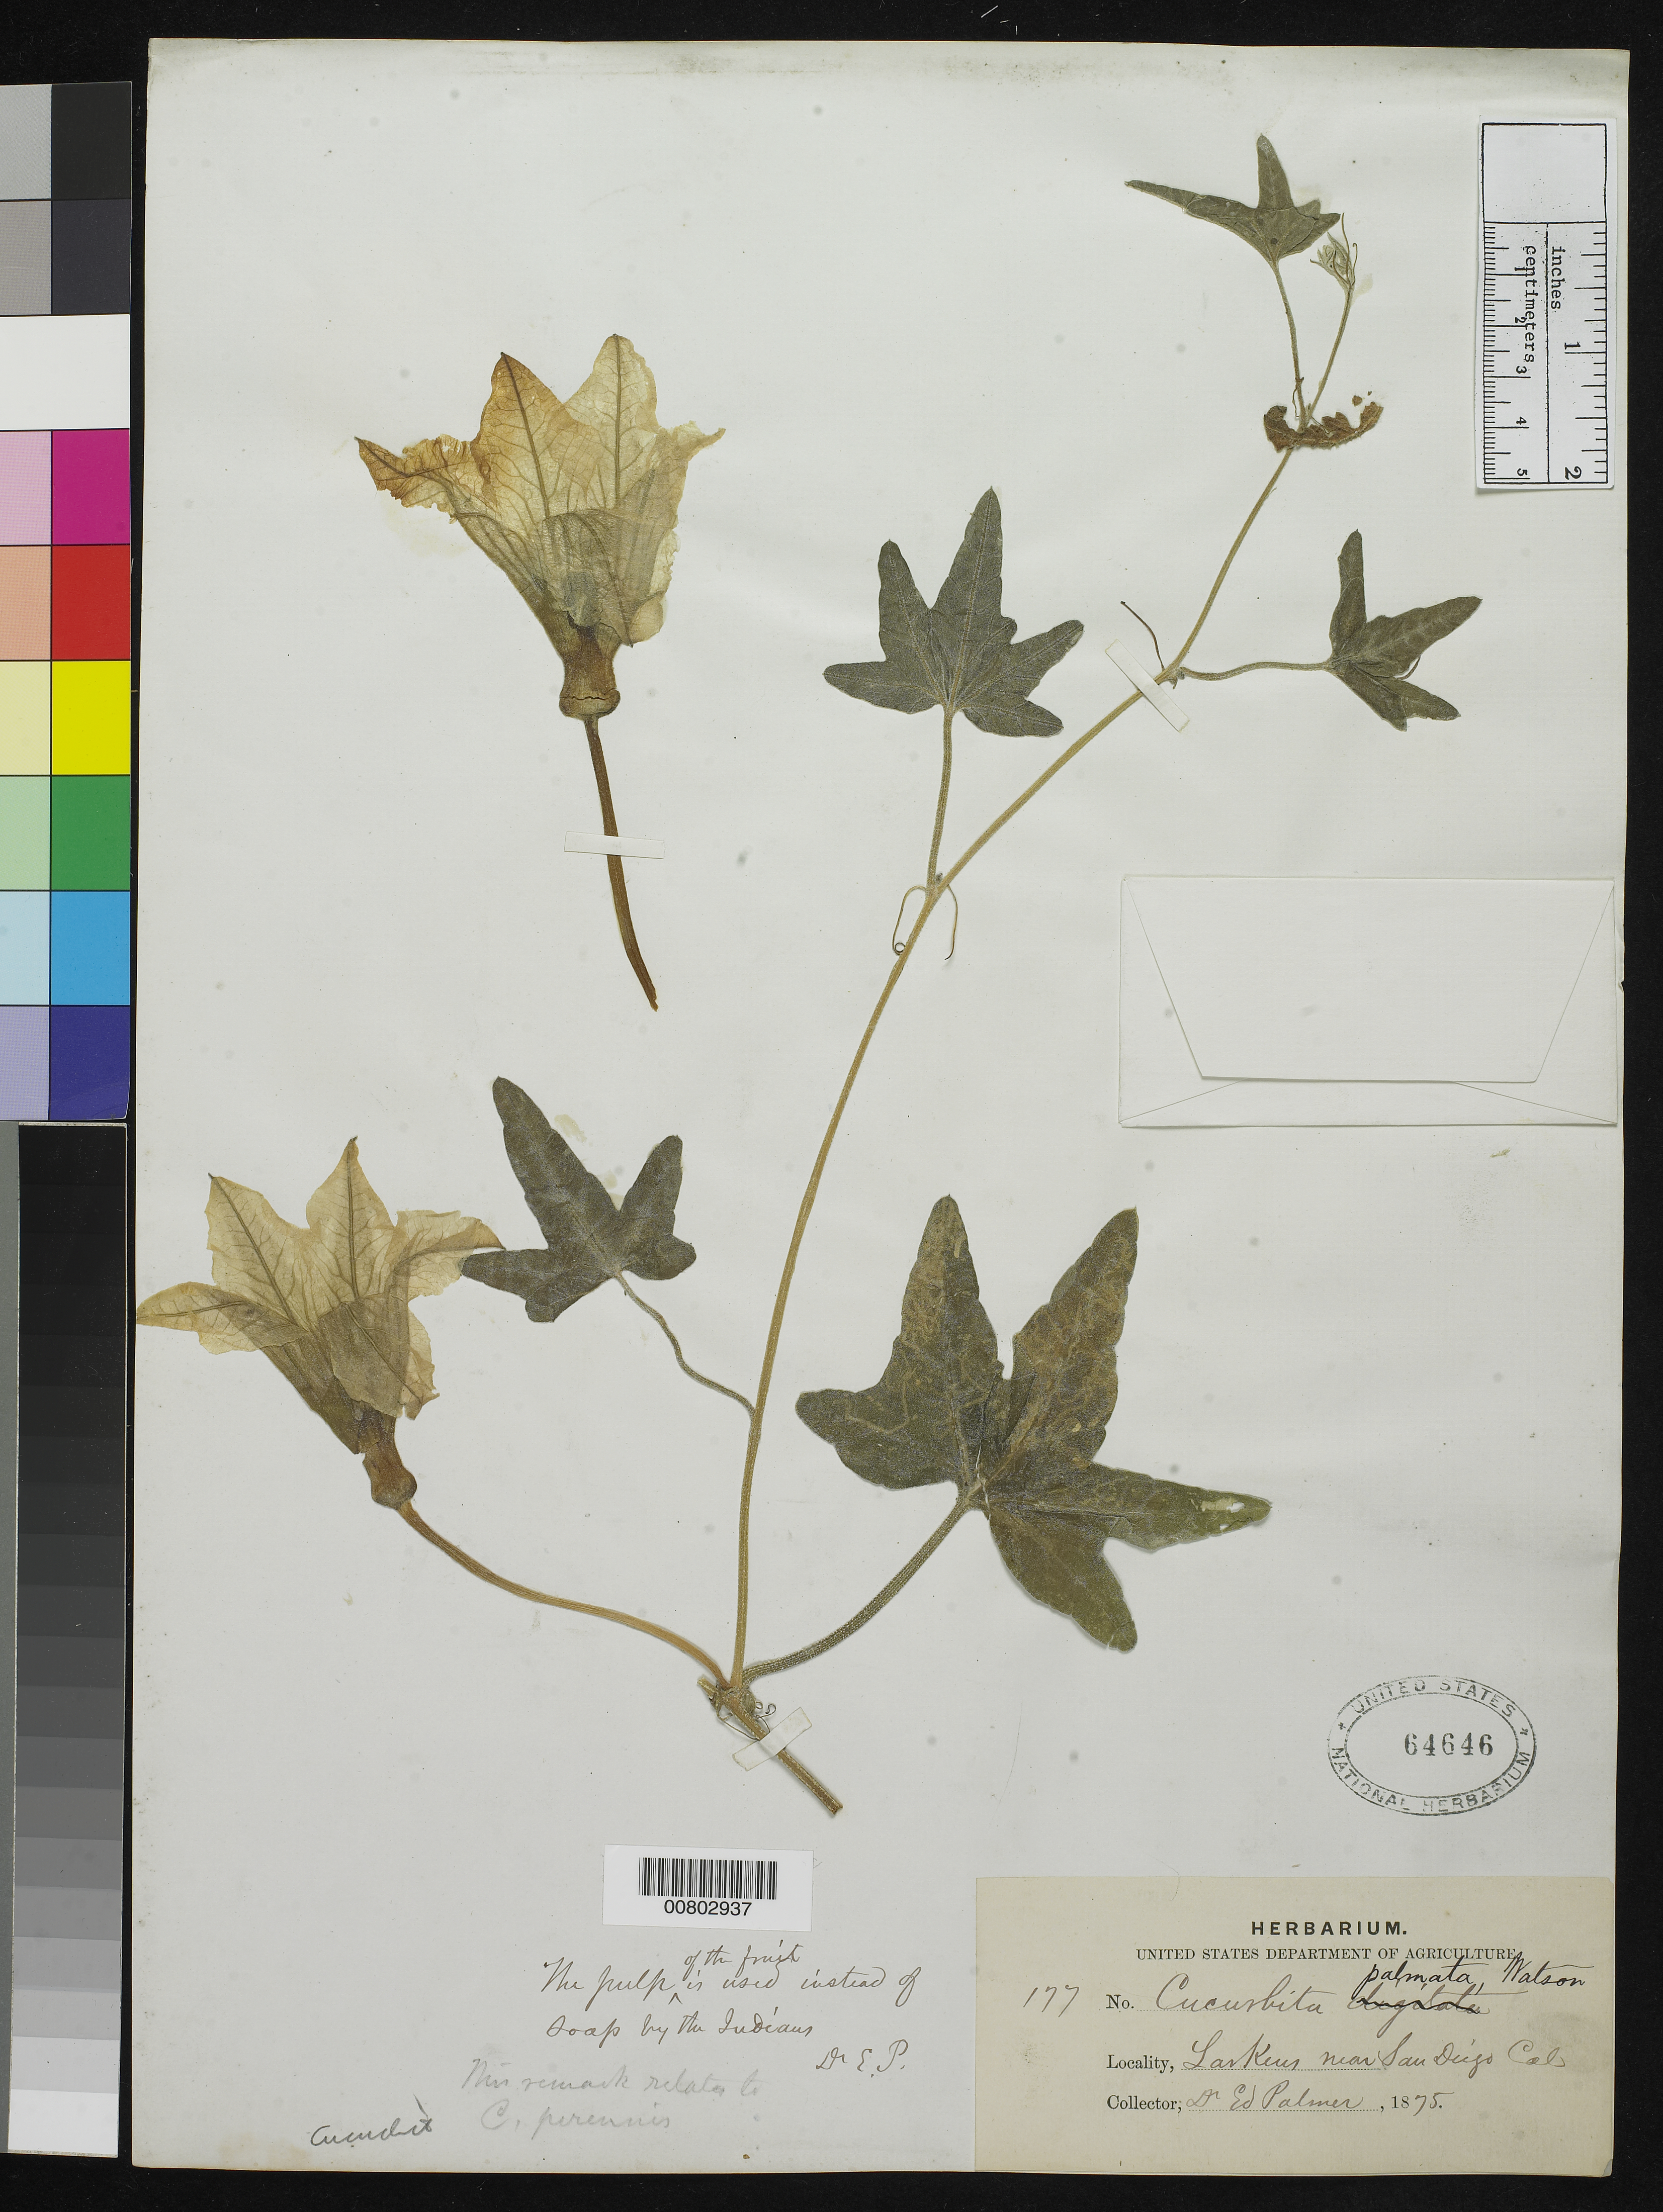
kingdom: Plantae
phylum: Tracheophyta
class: Magnoliopsida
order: Cucurbitales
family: Cucurbitaceae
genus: Cucurbita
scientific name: Cucurbita palmata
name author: S. Watson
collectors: E. Palmer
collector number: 177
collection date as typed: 1875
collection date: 1875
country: United States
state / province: California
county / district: San Diego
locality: Larkins near San Diego, California.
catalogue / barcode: US 64646